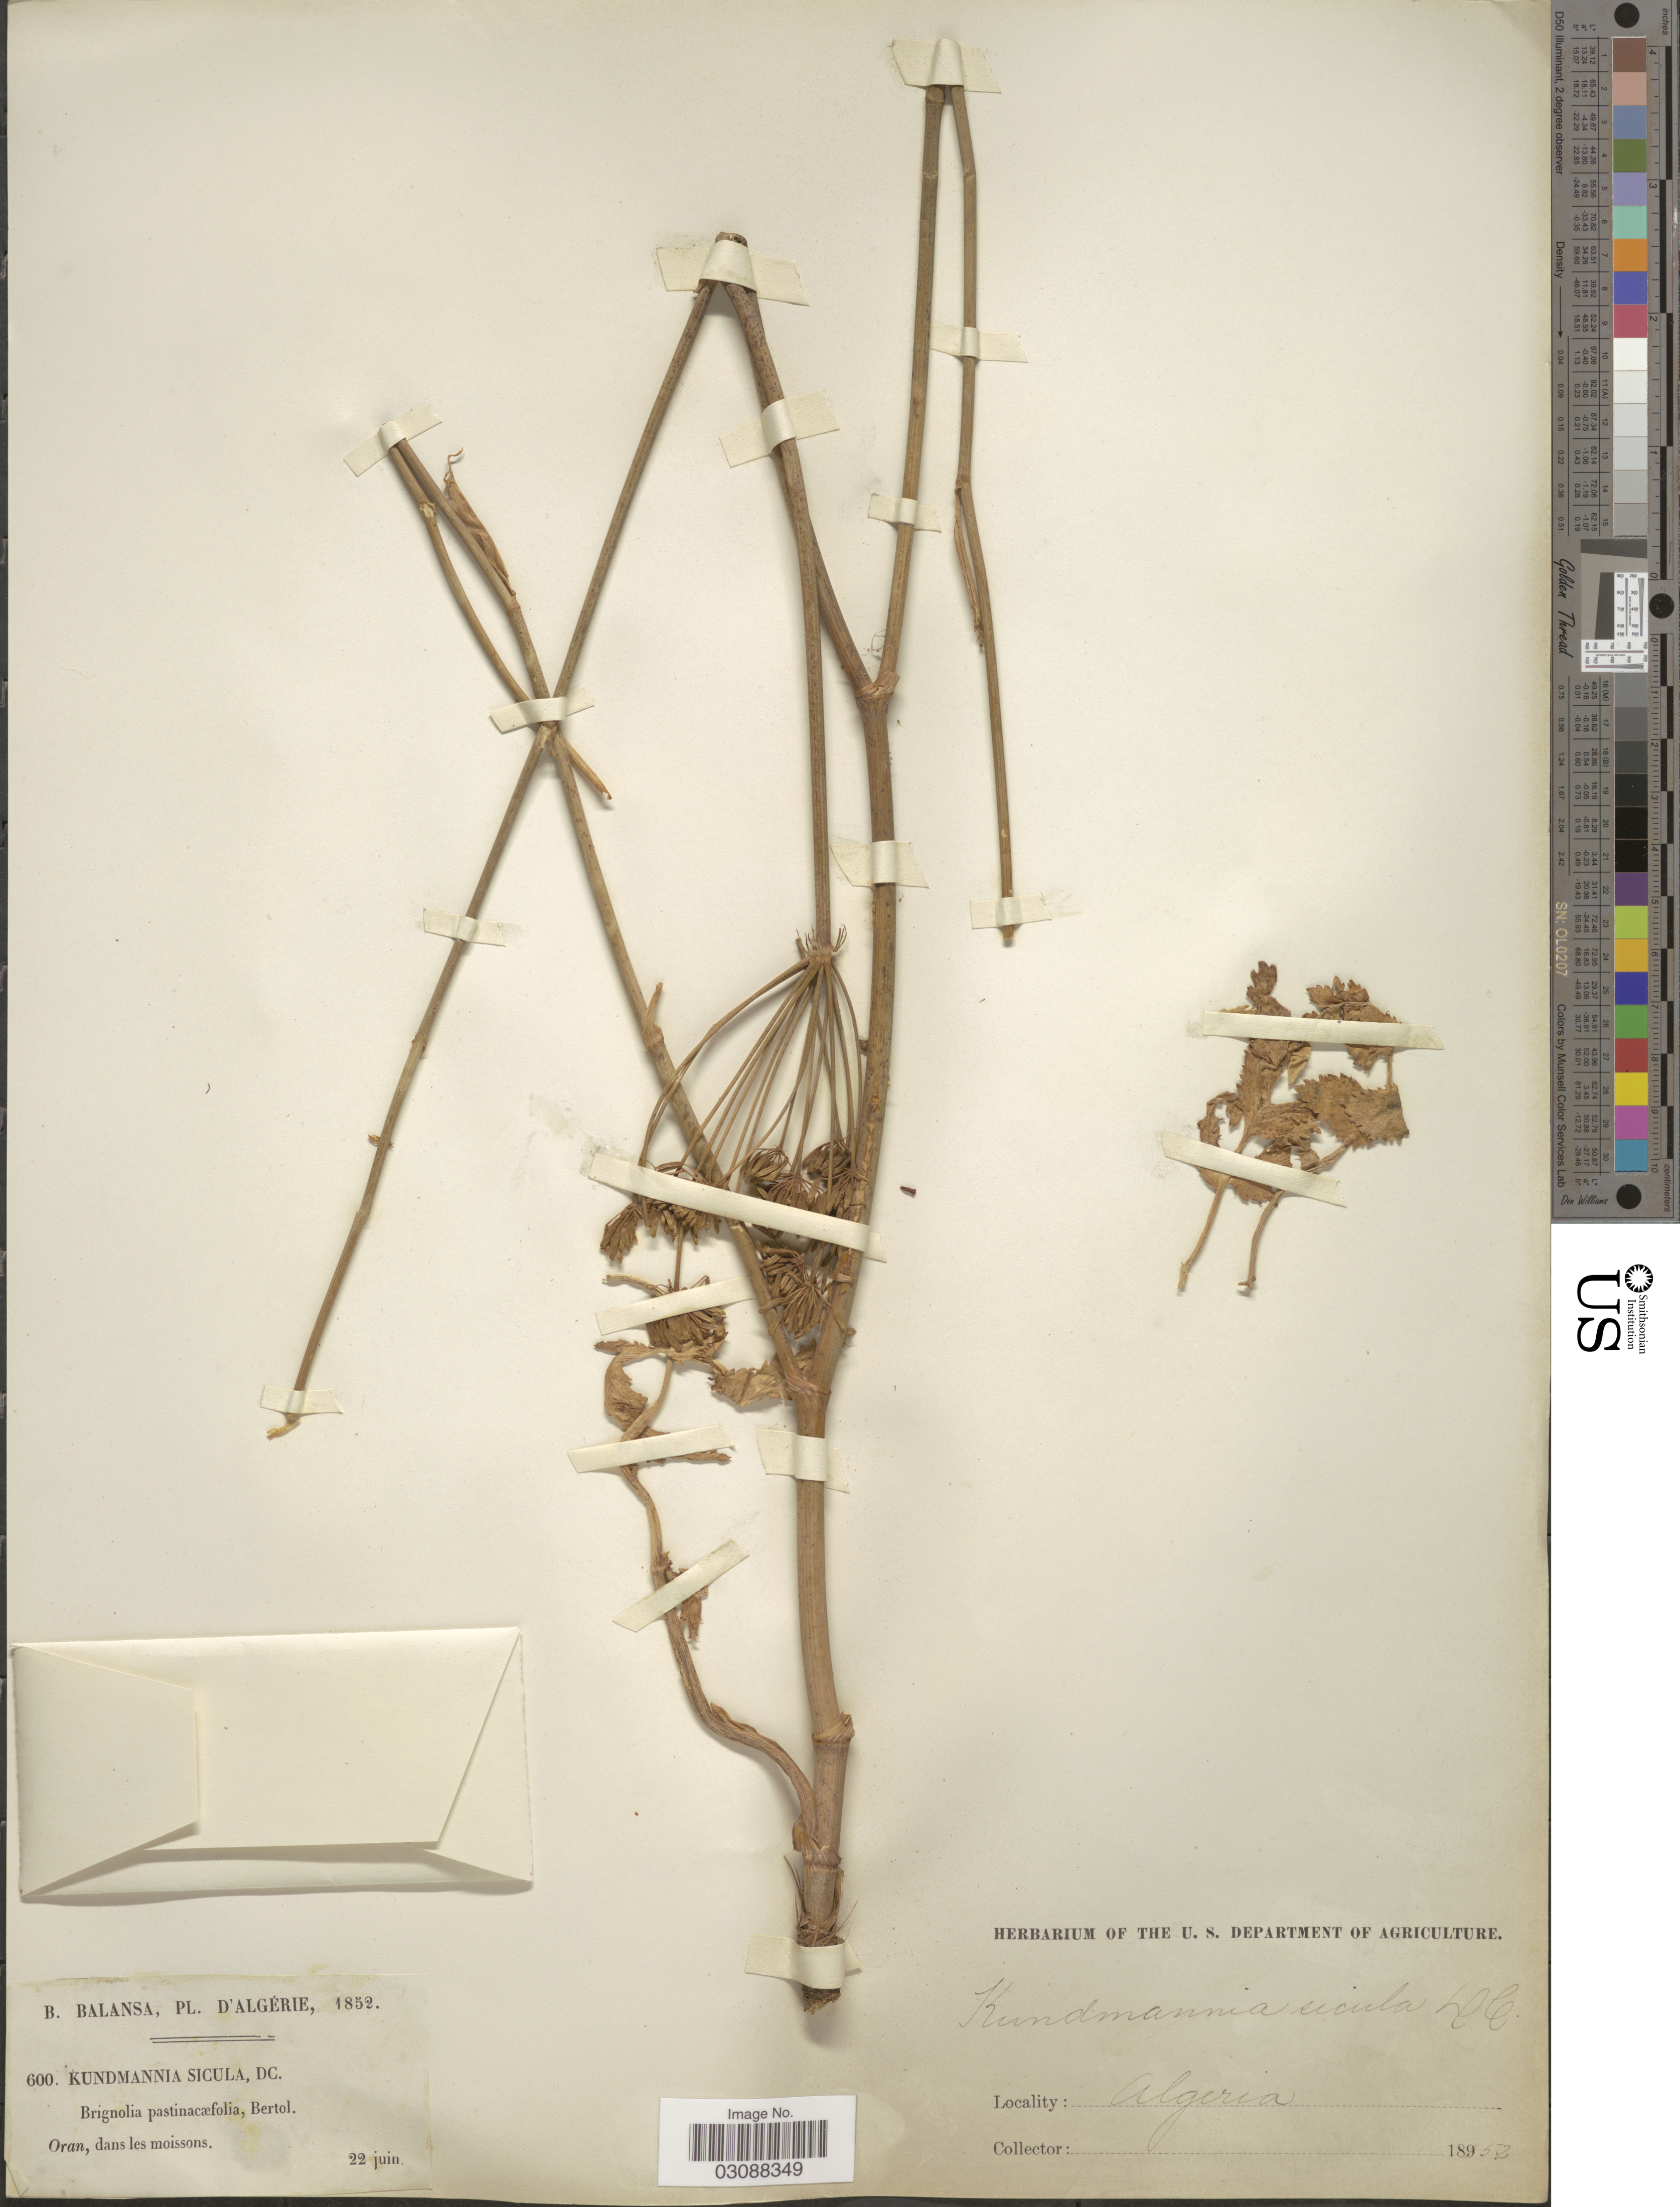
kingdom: Plantae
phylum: Tracheophyta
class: Magnoliopsida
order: Apiales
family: Apiaceae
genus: Kundmannia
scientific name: Kundmannia sicula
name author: (L.) DC.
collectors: B. Balansa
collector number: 600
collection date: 1852-06-22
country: Algeria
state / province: Oran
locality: Brignolia pastinacæfolia, Bertol.